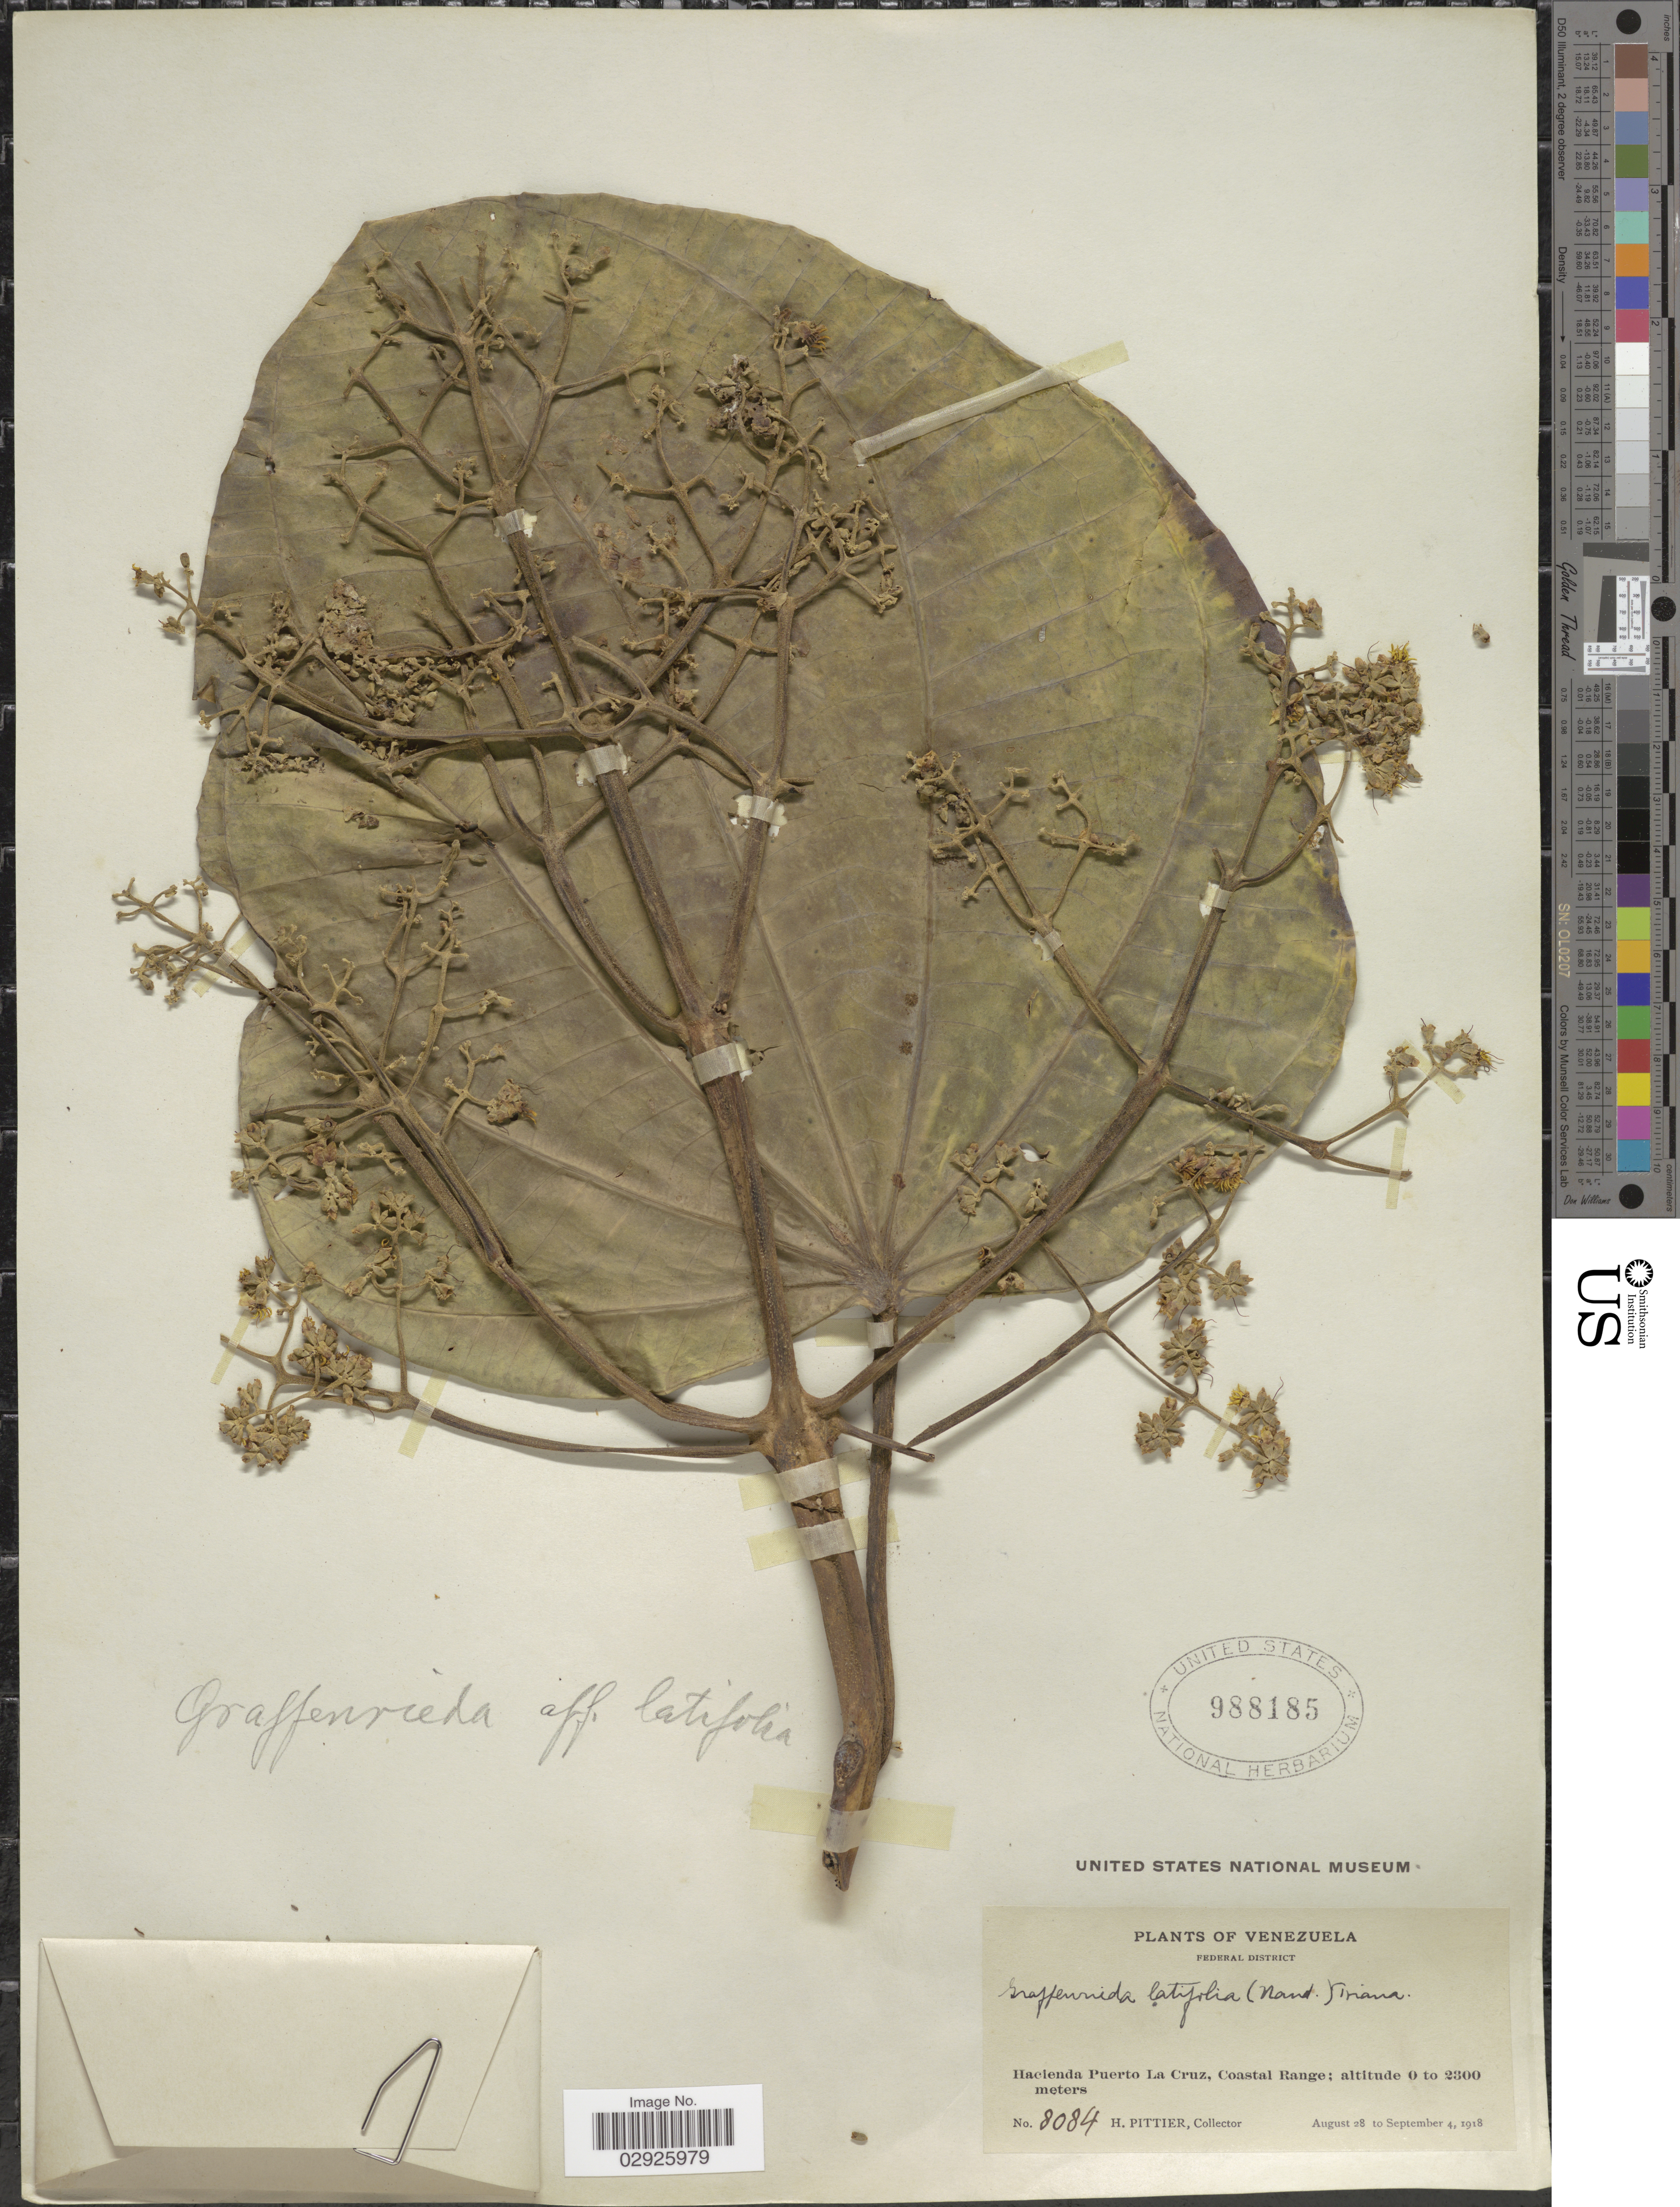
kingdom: Plantae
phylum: Tracheophyta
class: Magnoliopsida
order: Myrtales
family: Melastomataceae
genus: Graffenrieda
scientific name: Graffenrieda latifolia subsp. latifolia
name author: (Naudin) Triana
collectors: H. F. Pittier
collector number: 8084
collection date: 1918-08-28/1918-09-04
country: Venezuela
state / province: Distrito Federal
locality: Federal District. Hacienda Puerto La Cruz, Coastal Range.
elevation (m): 0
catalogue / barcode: US 988185